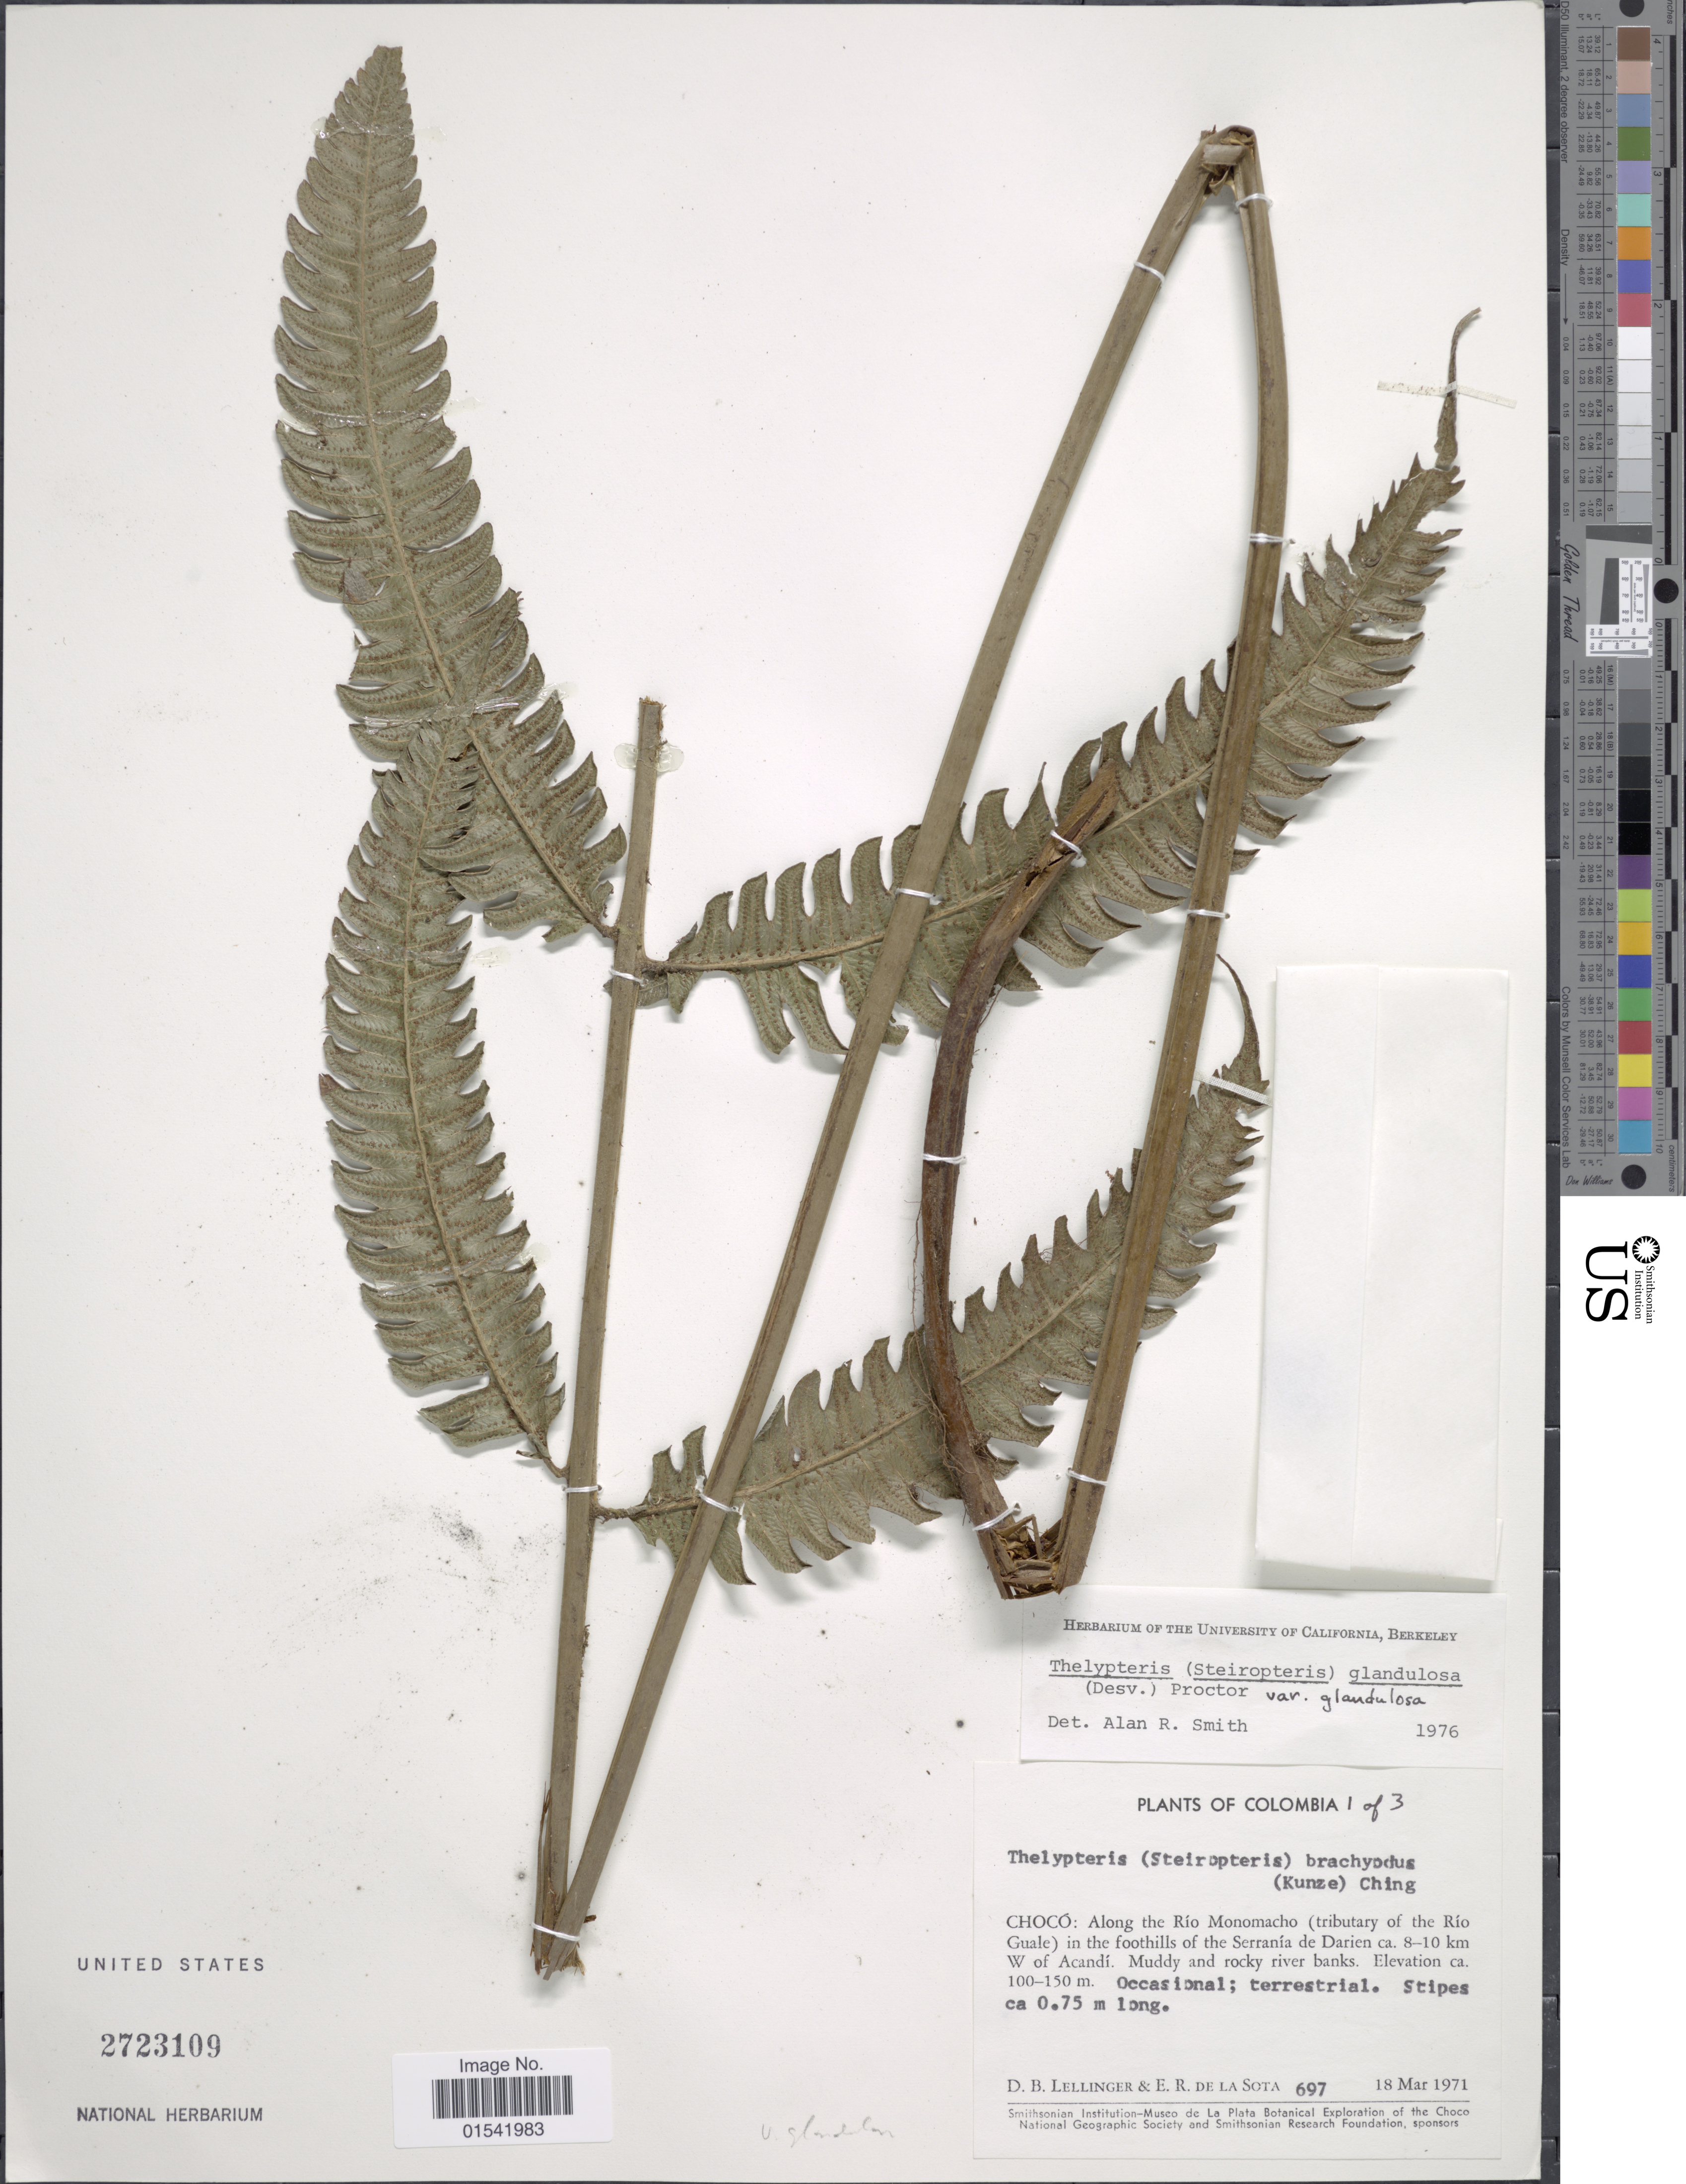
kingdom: Plantae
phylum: Tracheophyta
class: Polypodiopsida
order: Polypodiales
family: Thelypteridaceae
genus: Steiropteris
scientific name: Steiropteris glandulosa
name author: (Hook. f.) Pic. Serm.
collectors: D. B. Lellinger & E. R. de la Sota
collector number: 697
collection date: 1971-03-18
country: Colombia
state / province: Chocó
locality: Along the Río Monomacho (tributary of the Río Guale) in the foothills of the Serranía de Darien ca. 8-10 km W of Acandí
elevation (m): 100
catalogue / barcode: US 2723109